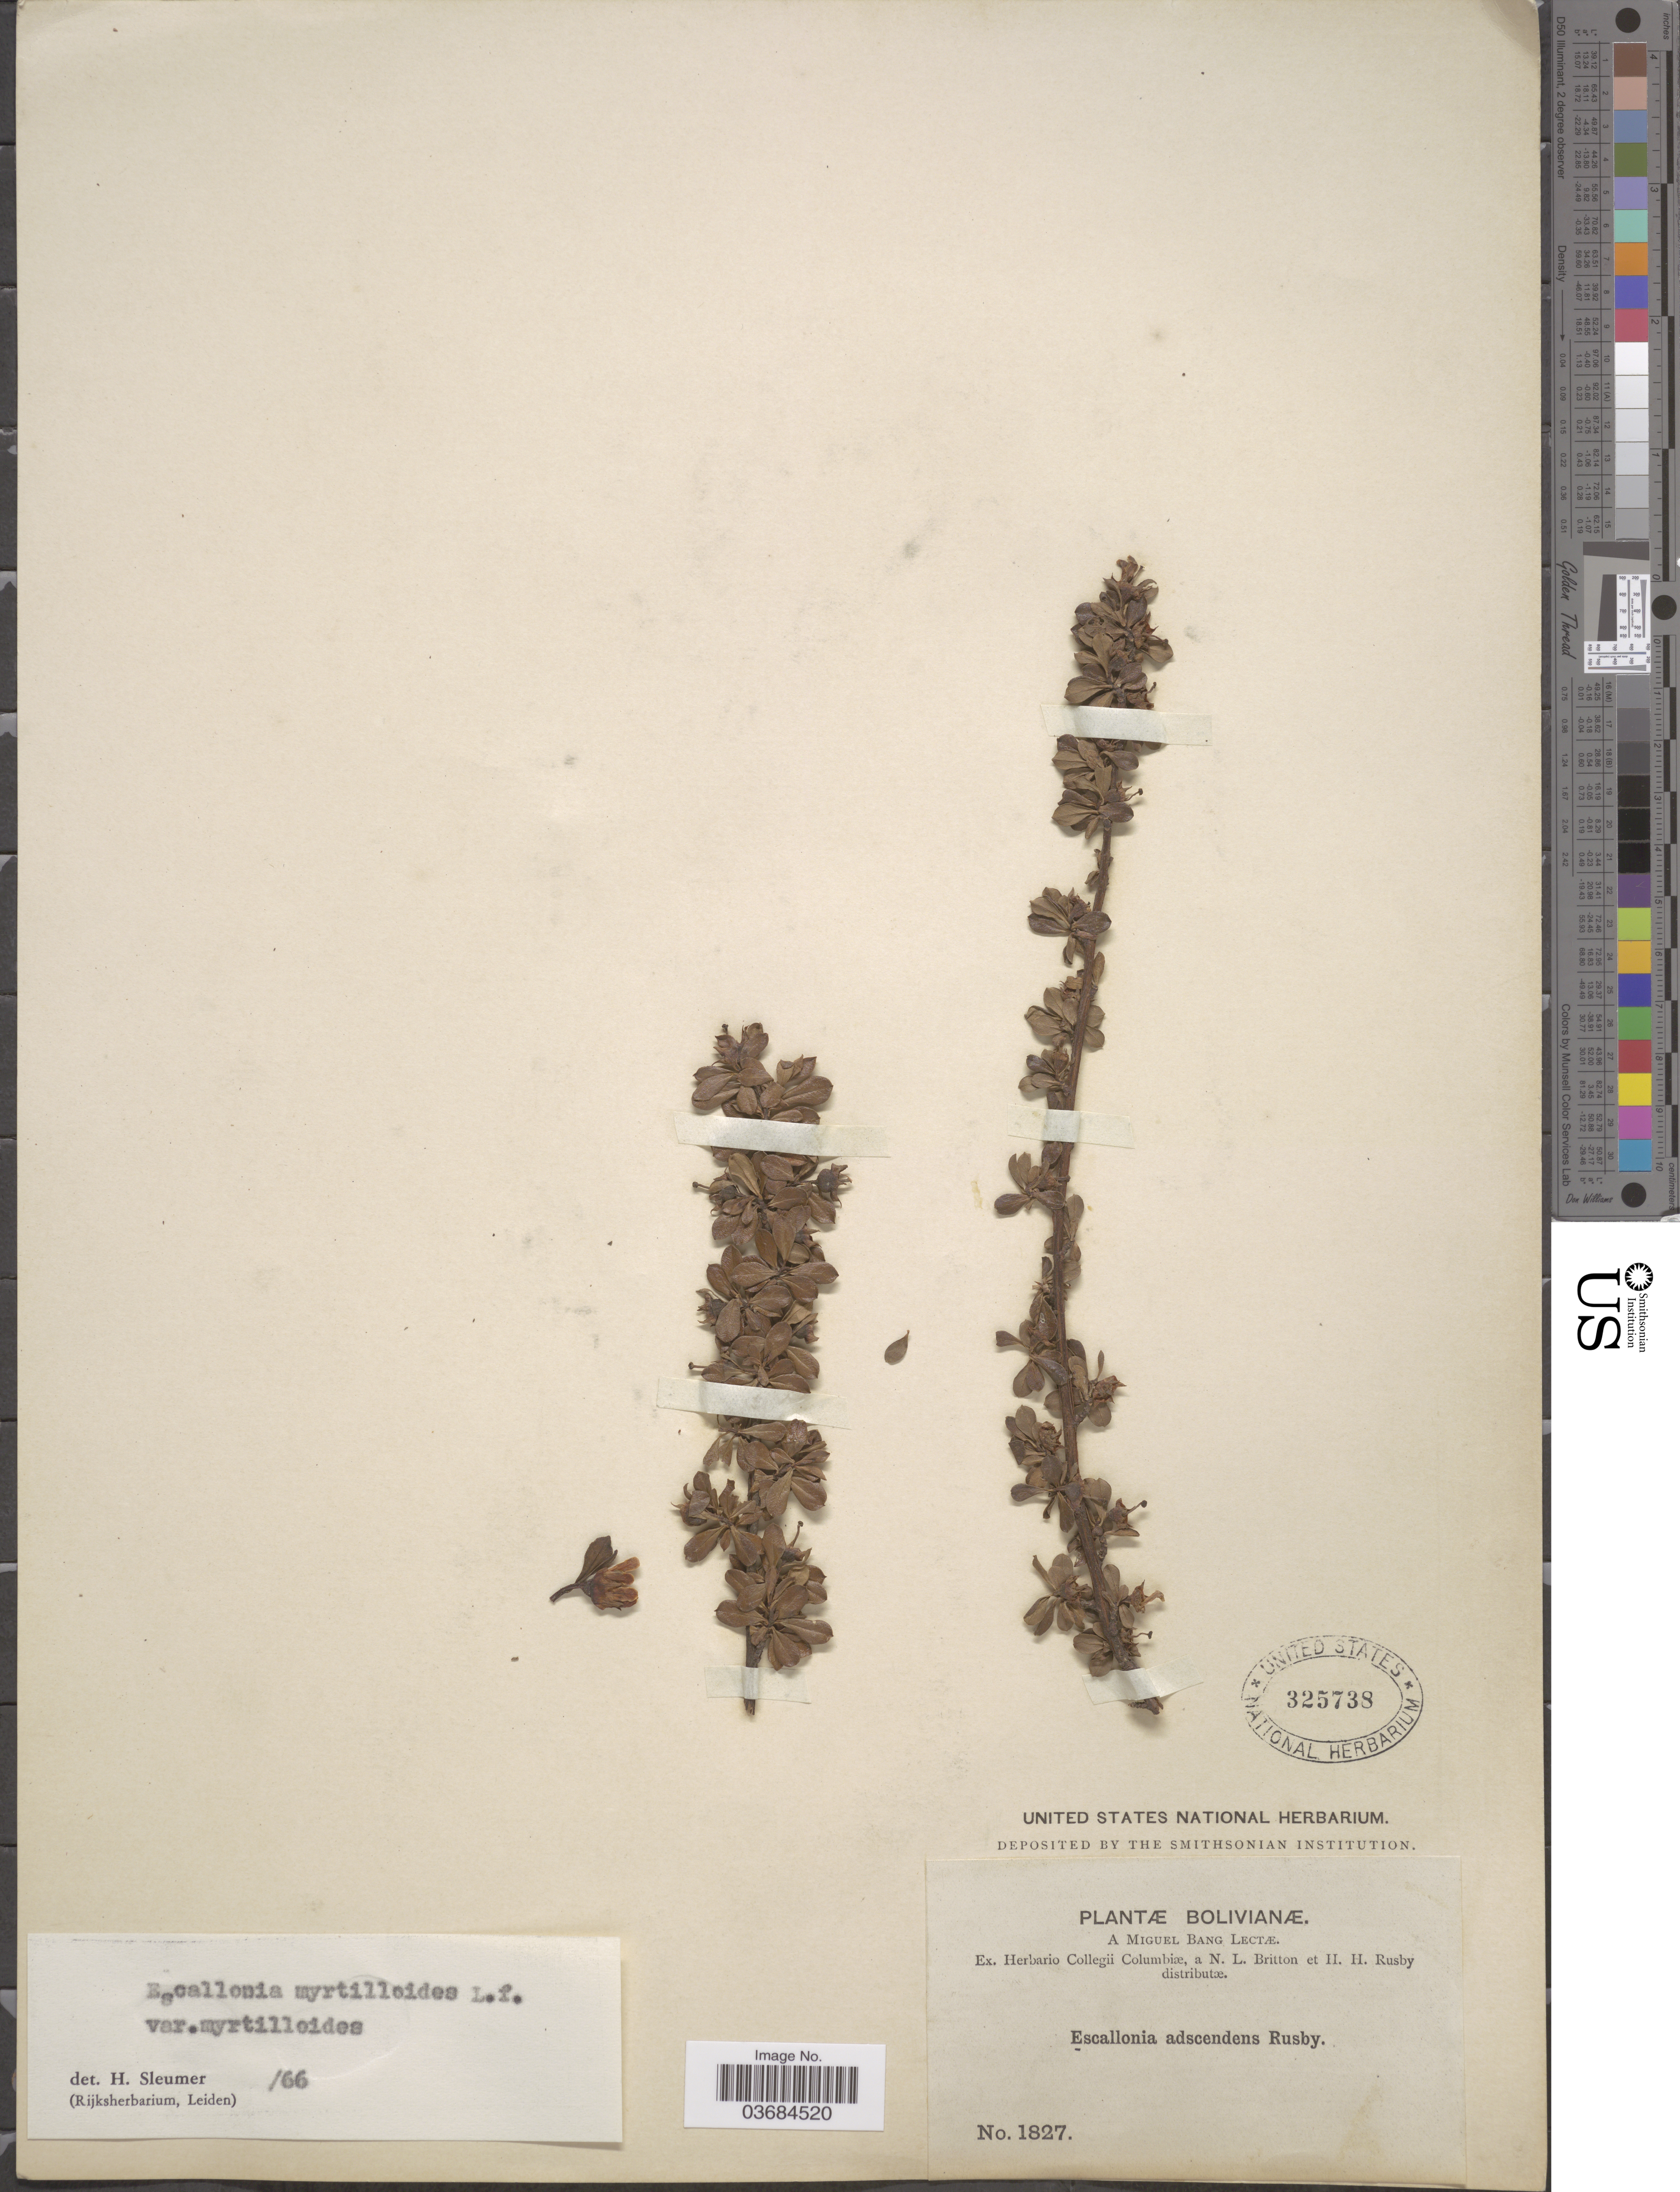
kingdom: Plantae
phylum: Tracheophyta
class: Magnoliopsida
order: Escalloniales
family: Escalloniaceae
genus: Escallonia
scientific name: Escallonia myrtilloides var. myrtilloides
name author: L. f.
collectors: M. Bang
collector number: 1827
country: Bolivia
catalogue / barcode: US 325738